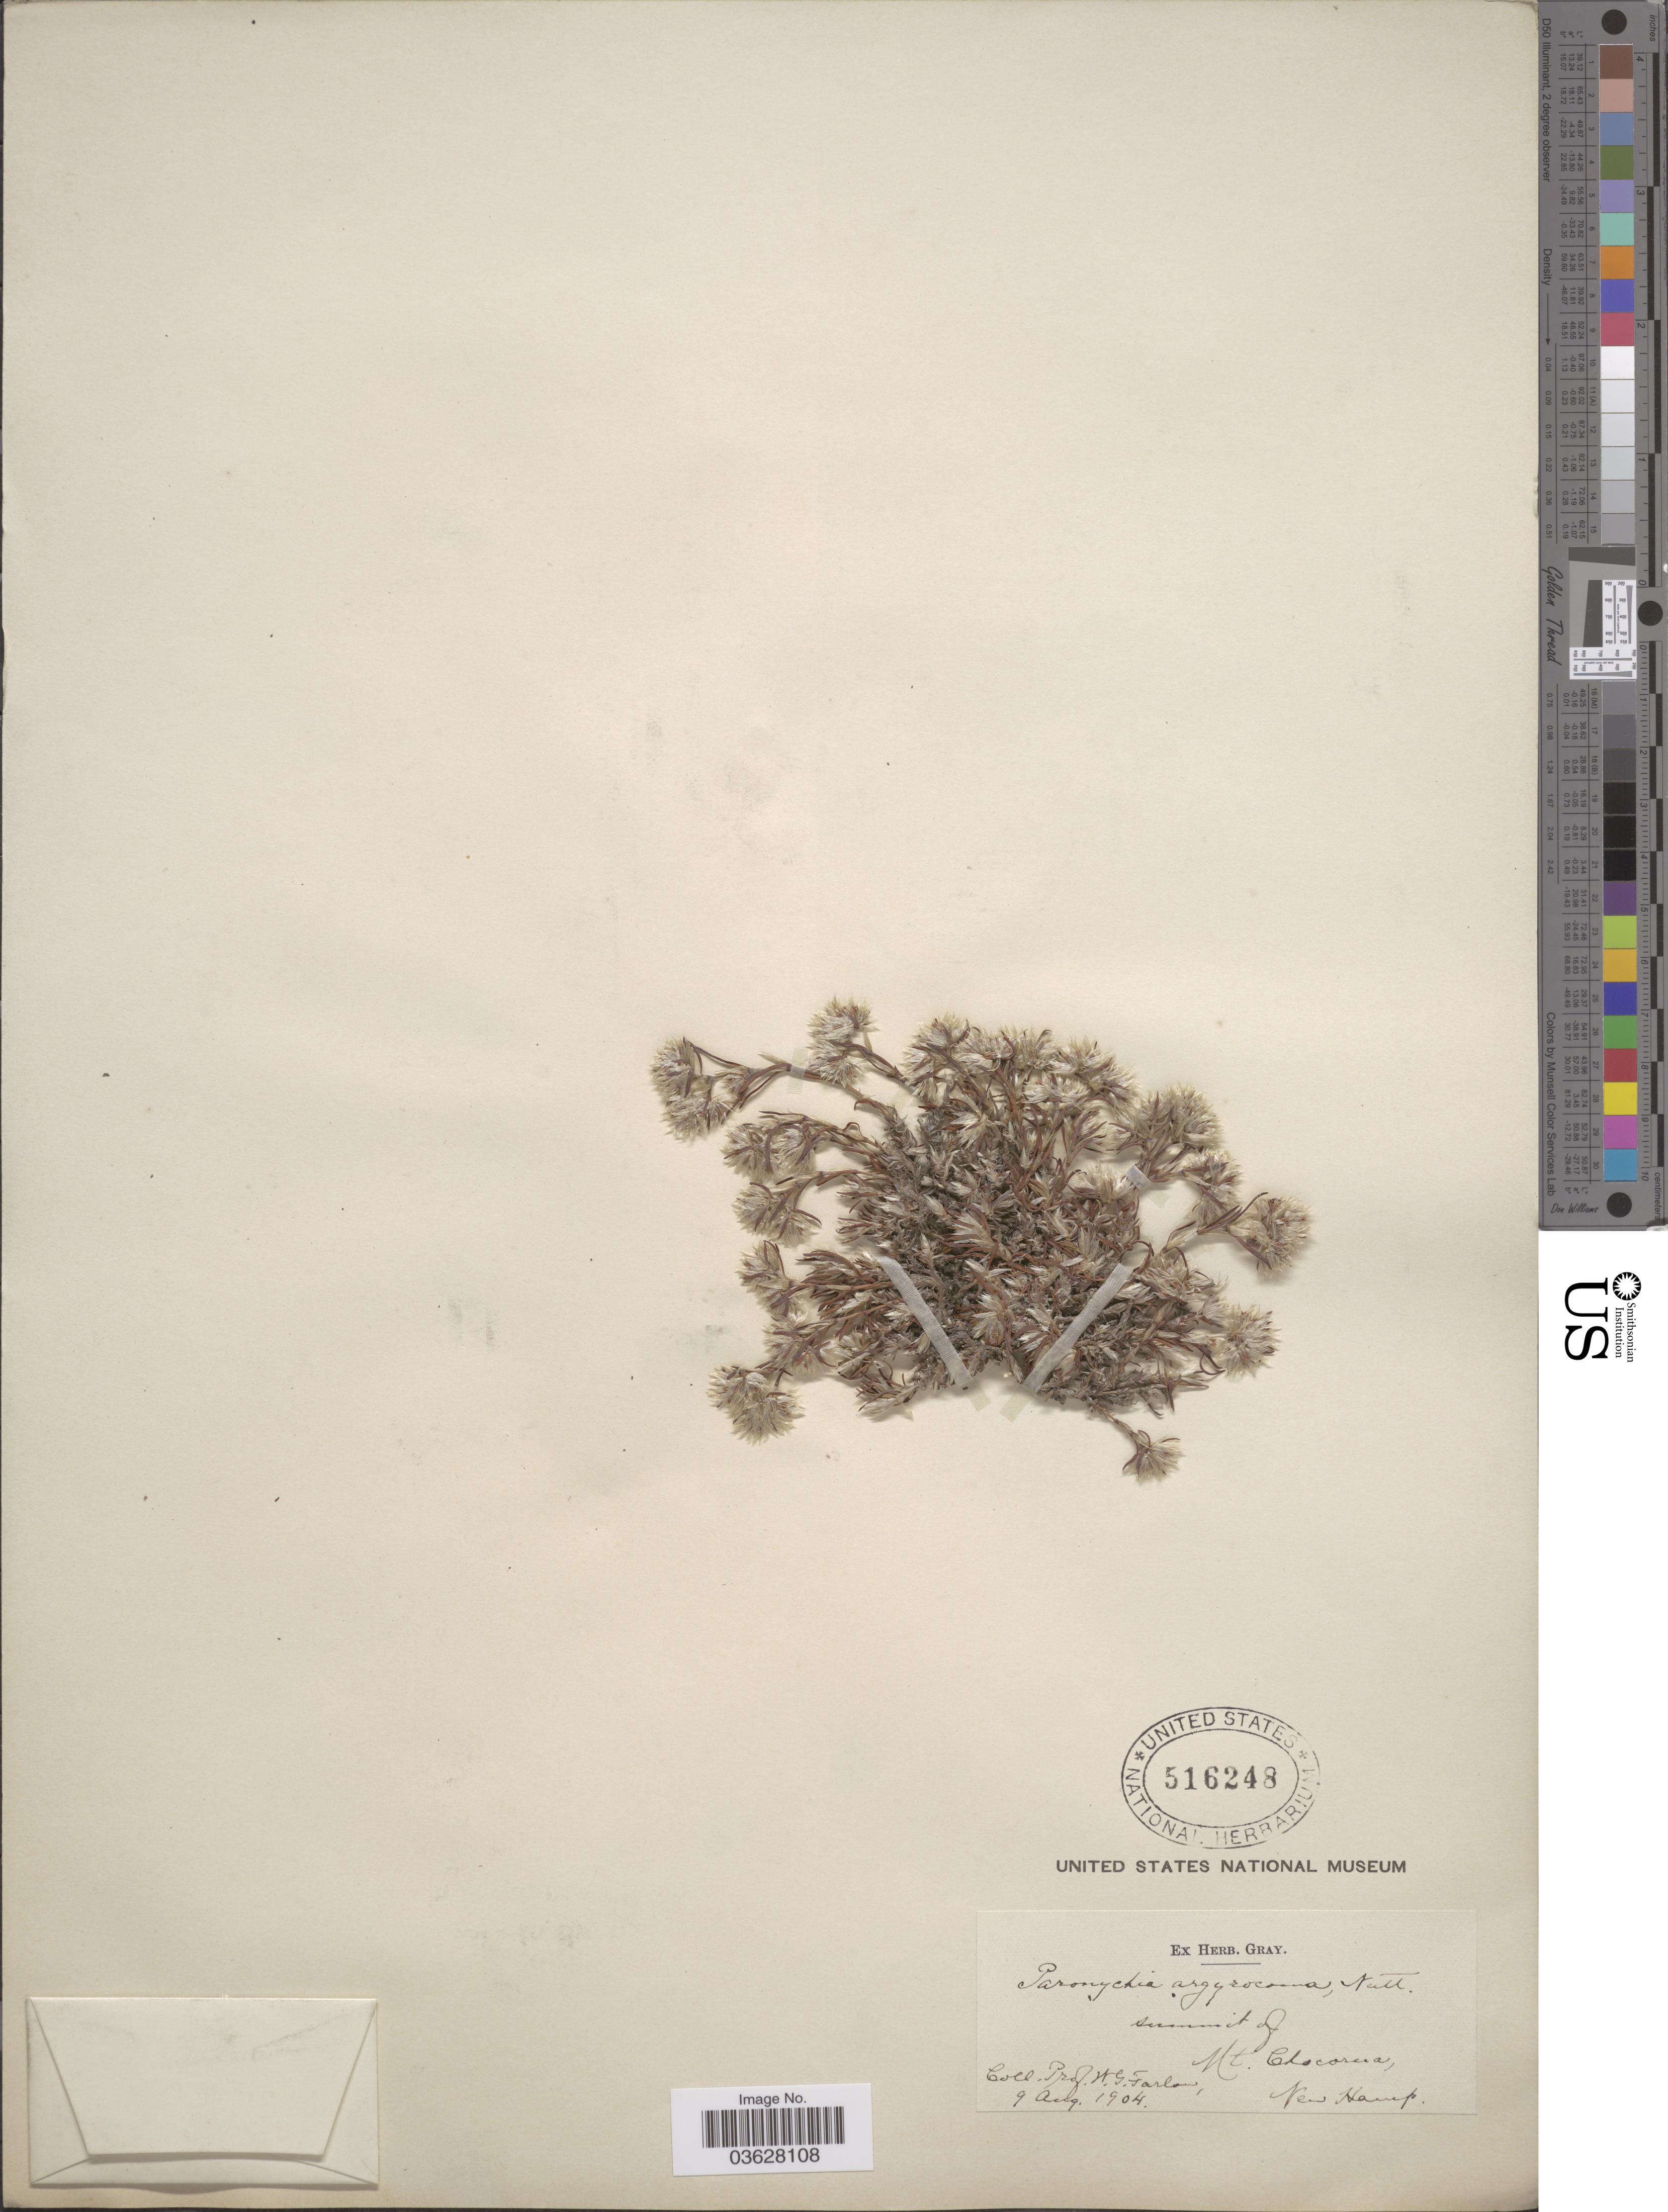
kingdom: Plantae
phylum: Tracheophyta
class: Magnoliopsida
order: Caryophyllales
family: Caryophyllaceae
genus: Paronychia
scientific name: Paronychia argyrocoma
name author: (Michx.) Nutt.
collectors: W. G. Farlow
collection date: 1904-08-09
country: United States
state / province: New Hampshire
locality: Summit of Mt. Chacorua.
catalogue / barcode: US 516248